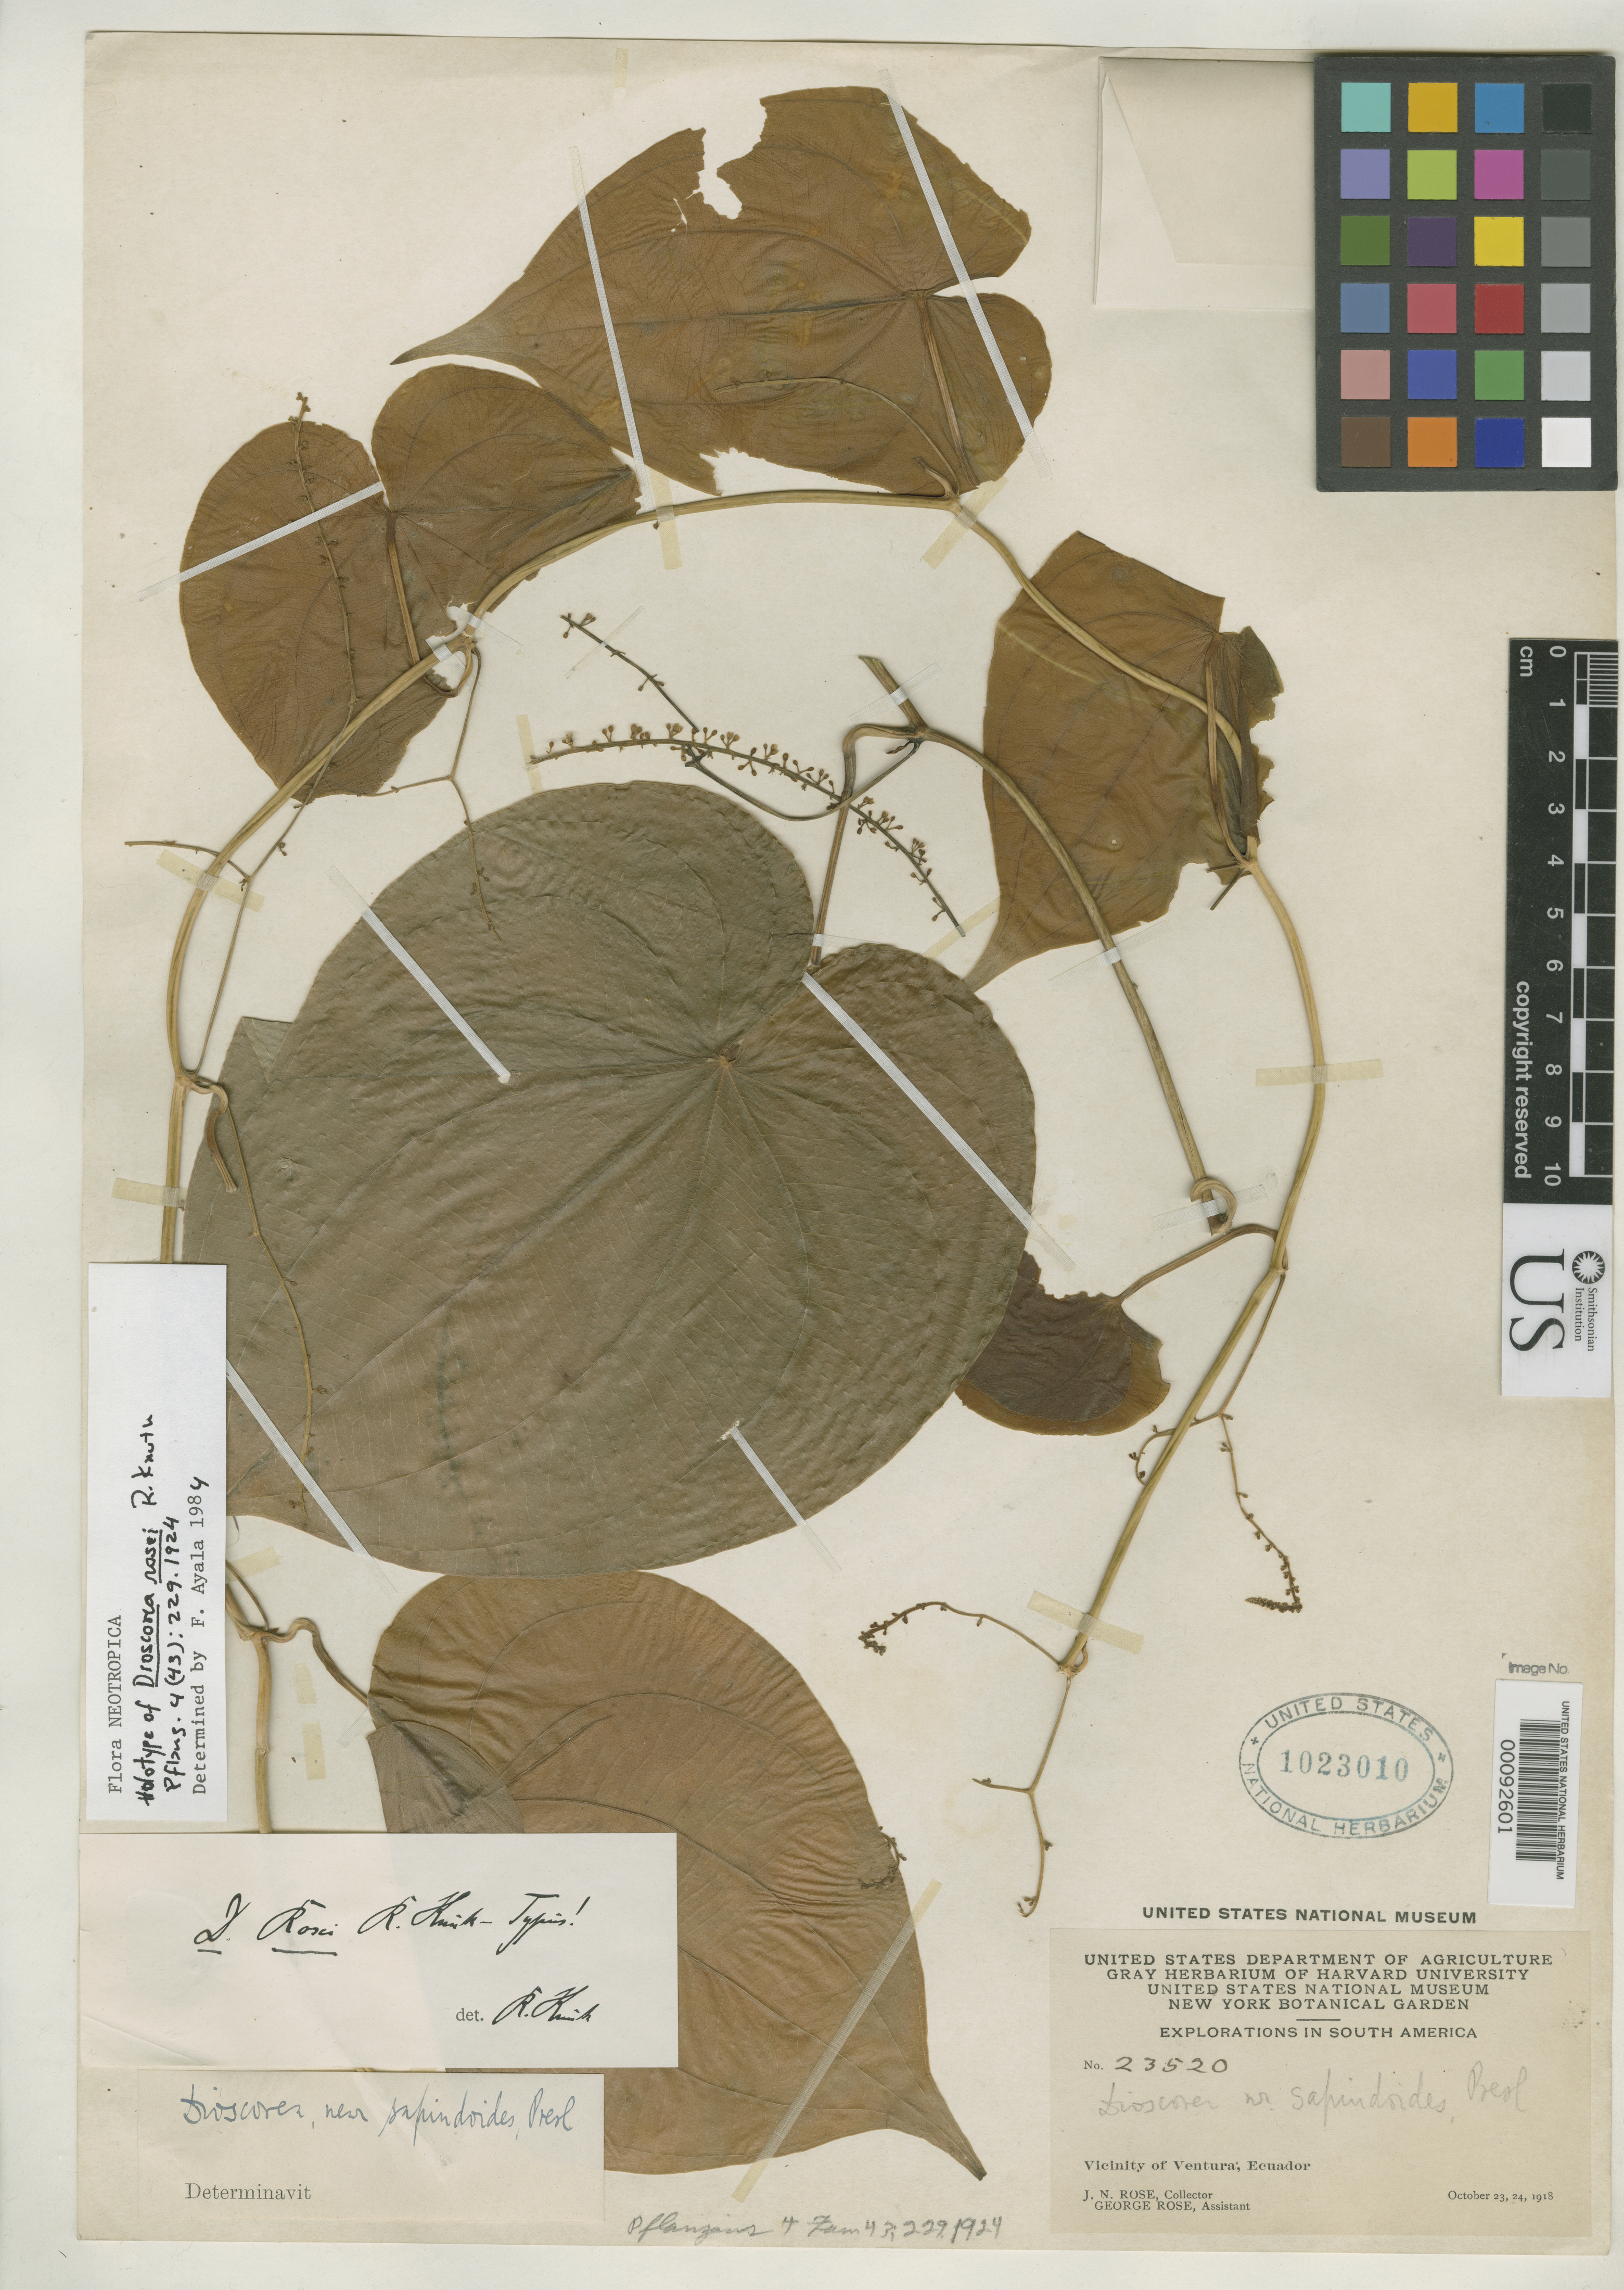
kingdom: Plantae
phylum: Tracheophyta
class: Liliopsida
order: Dioscoreales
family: Dioscoreaceae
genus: Dioscorea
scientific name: Dioscorea rosei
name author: R. Knuth in Engl.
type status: Holotype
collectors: J. N. Rose & G. Rose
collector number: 23520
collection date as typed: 23 Oct 1918 to 24 Oct 1918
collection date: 1918-10-23/1918-10-24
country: Ecuador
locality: Vicinity of Ventura.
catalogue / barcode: US 1023010